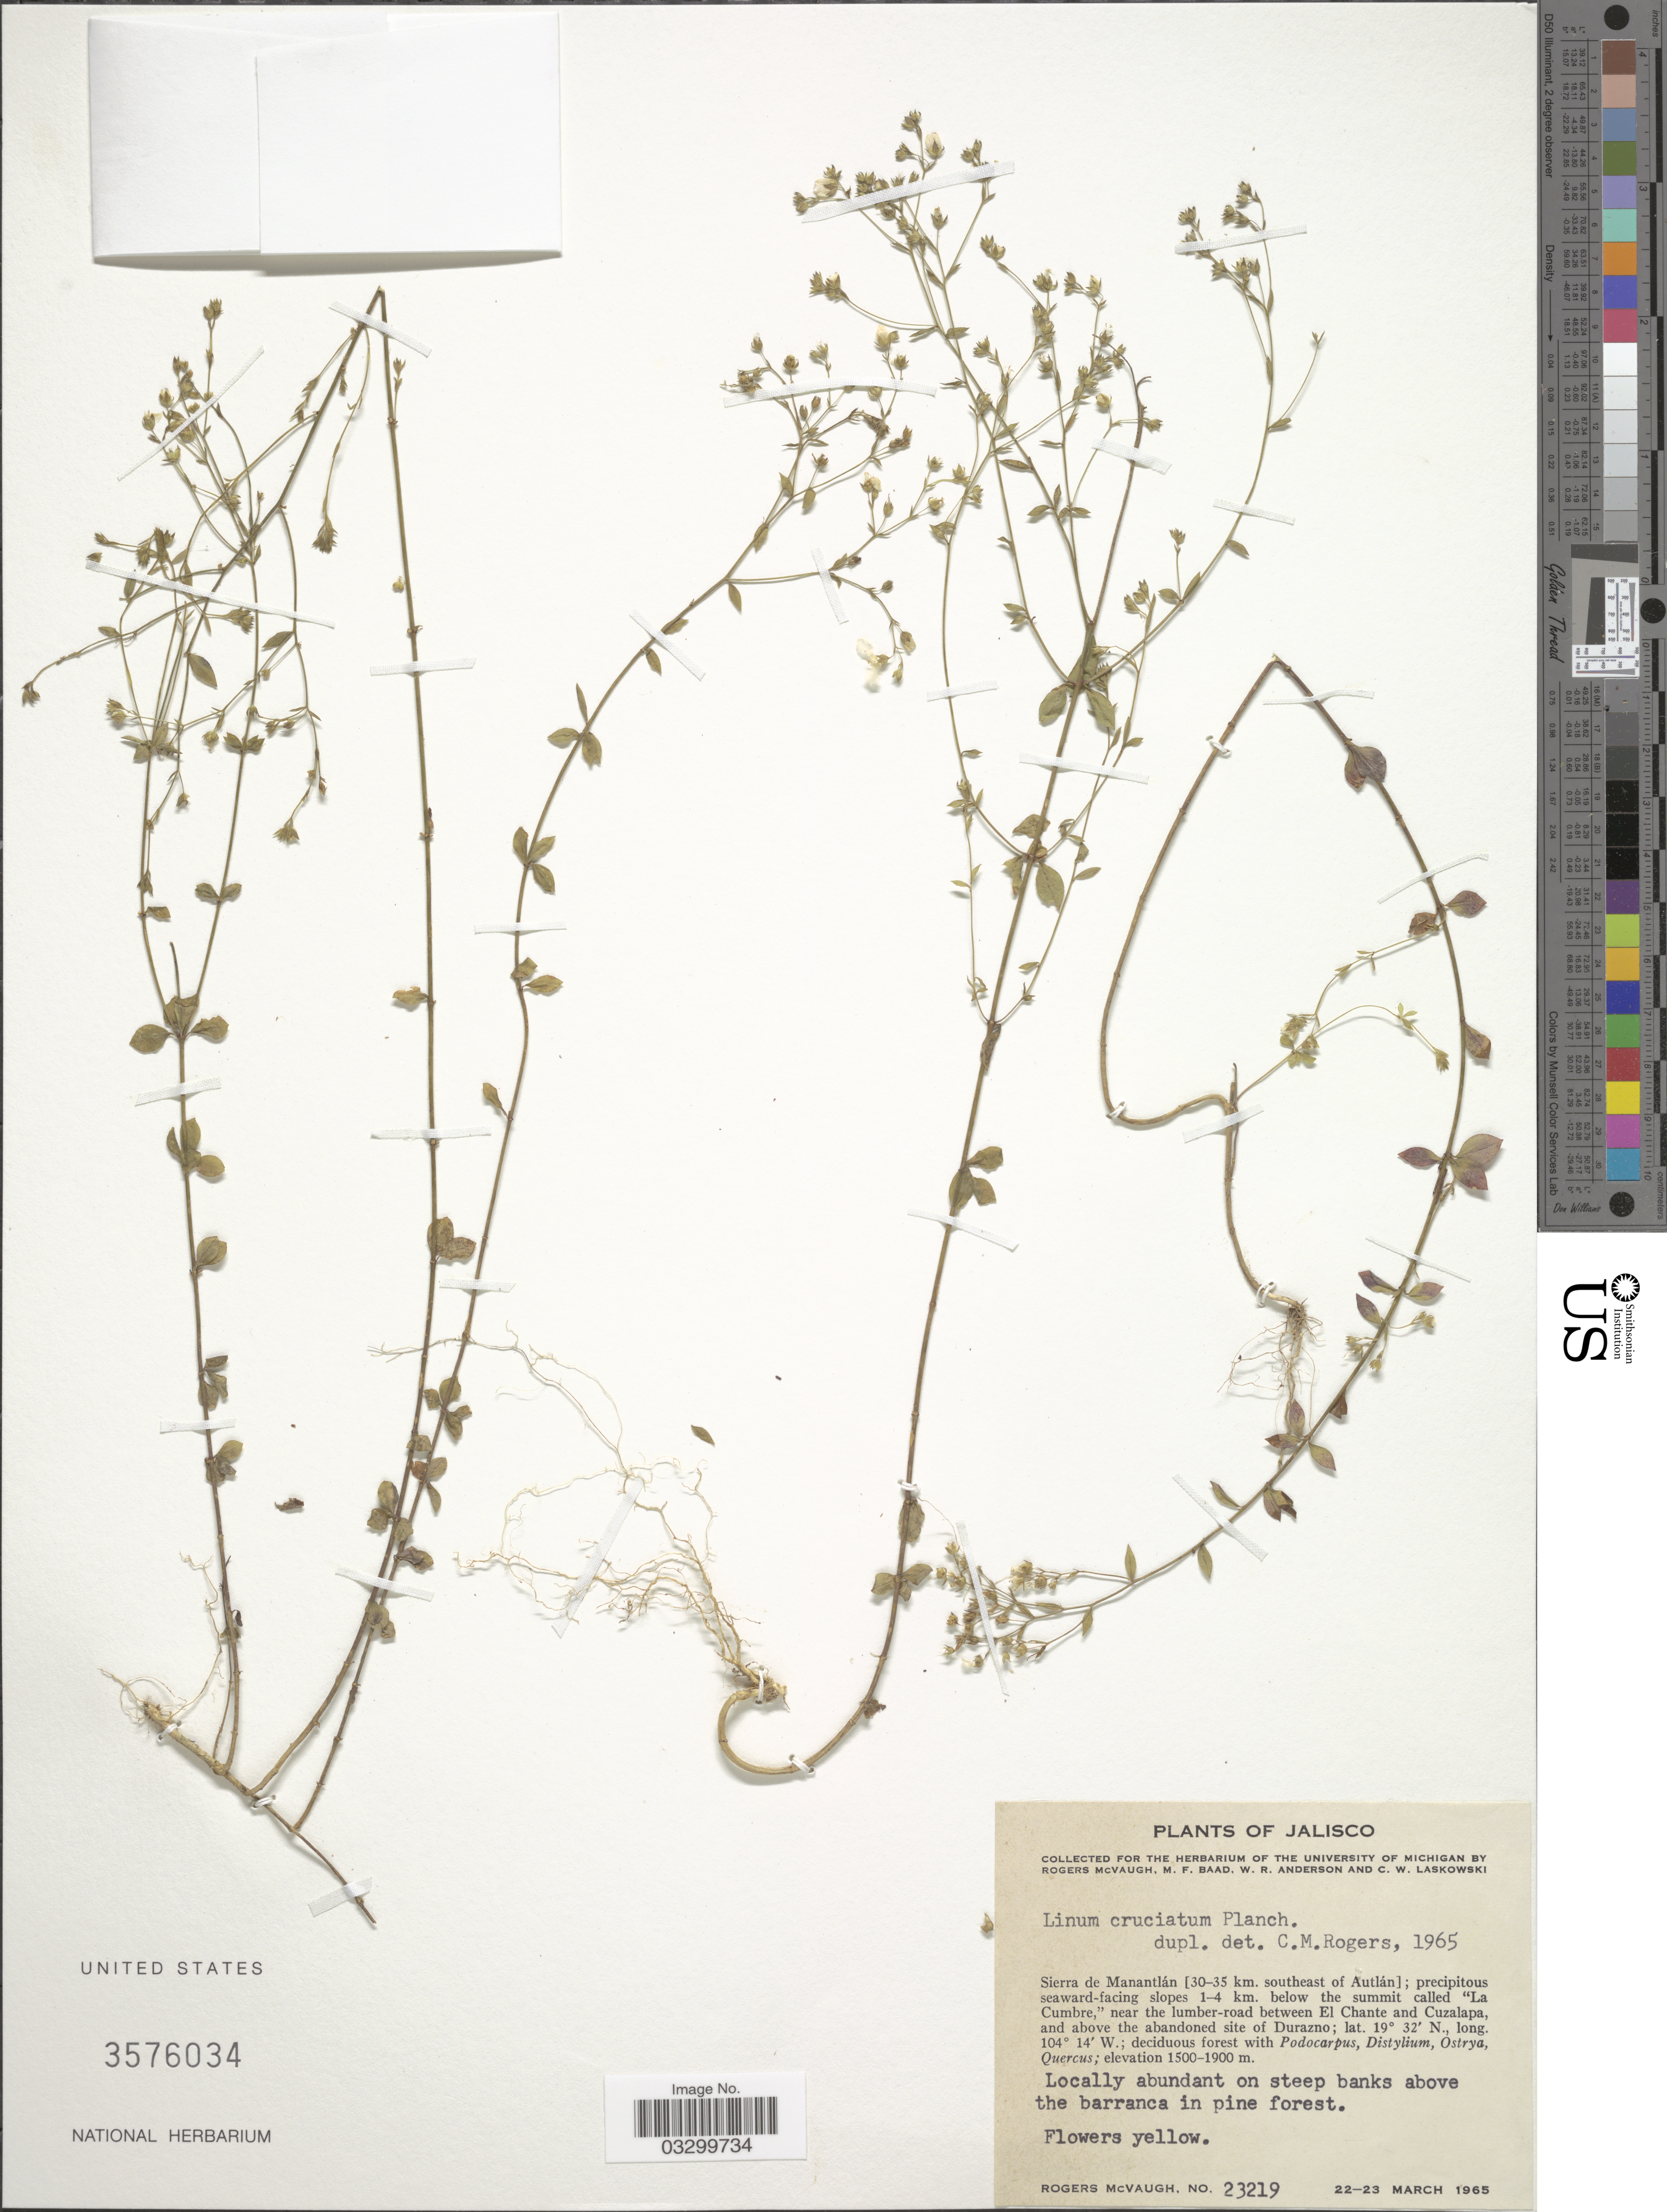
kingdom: Plantae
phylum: Tracheophyta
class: Magnoliopsida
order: Malpighiales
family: Linaceae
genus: Linum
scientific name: Linum cruciatum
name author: Planch.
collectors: R. McVaugh, M. F. Baad, W. Anderson & C. Laskowski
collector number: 23219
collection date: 1965-03-22/1965-03-23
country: Mexico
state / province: Jalisco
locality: Sierra de Manantlán [30-35 km. southeast of Autlán]; precipitous seaward-facing slopes 1-4 km. below the summit called "La Cumbre," near the lumber-road between El Chante and Cuzalapa, and above the abandoned site of Durazno.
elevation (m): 1500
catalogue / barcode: US 3576034